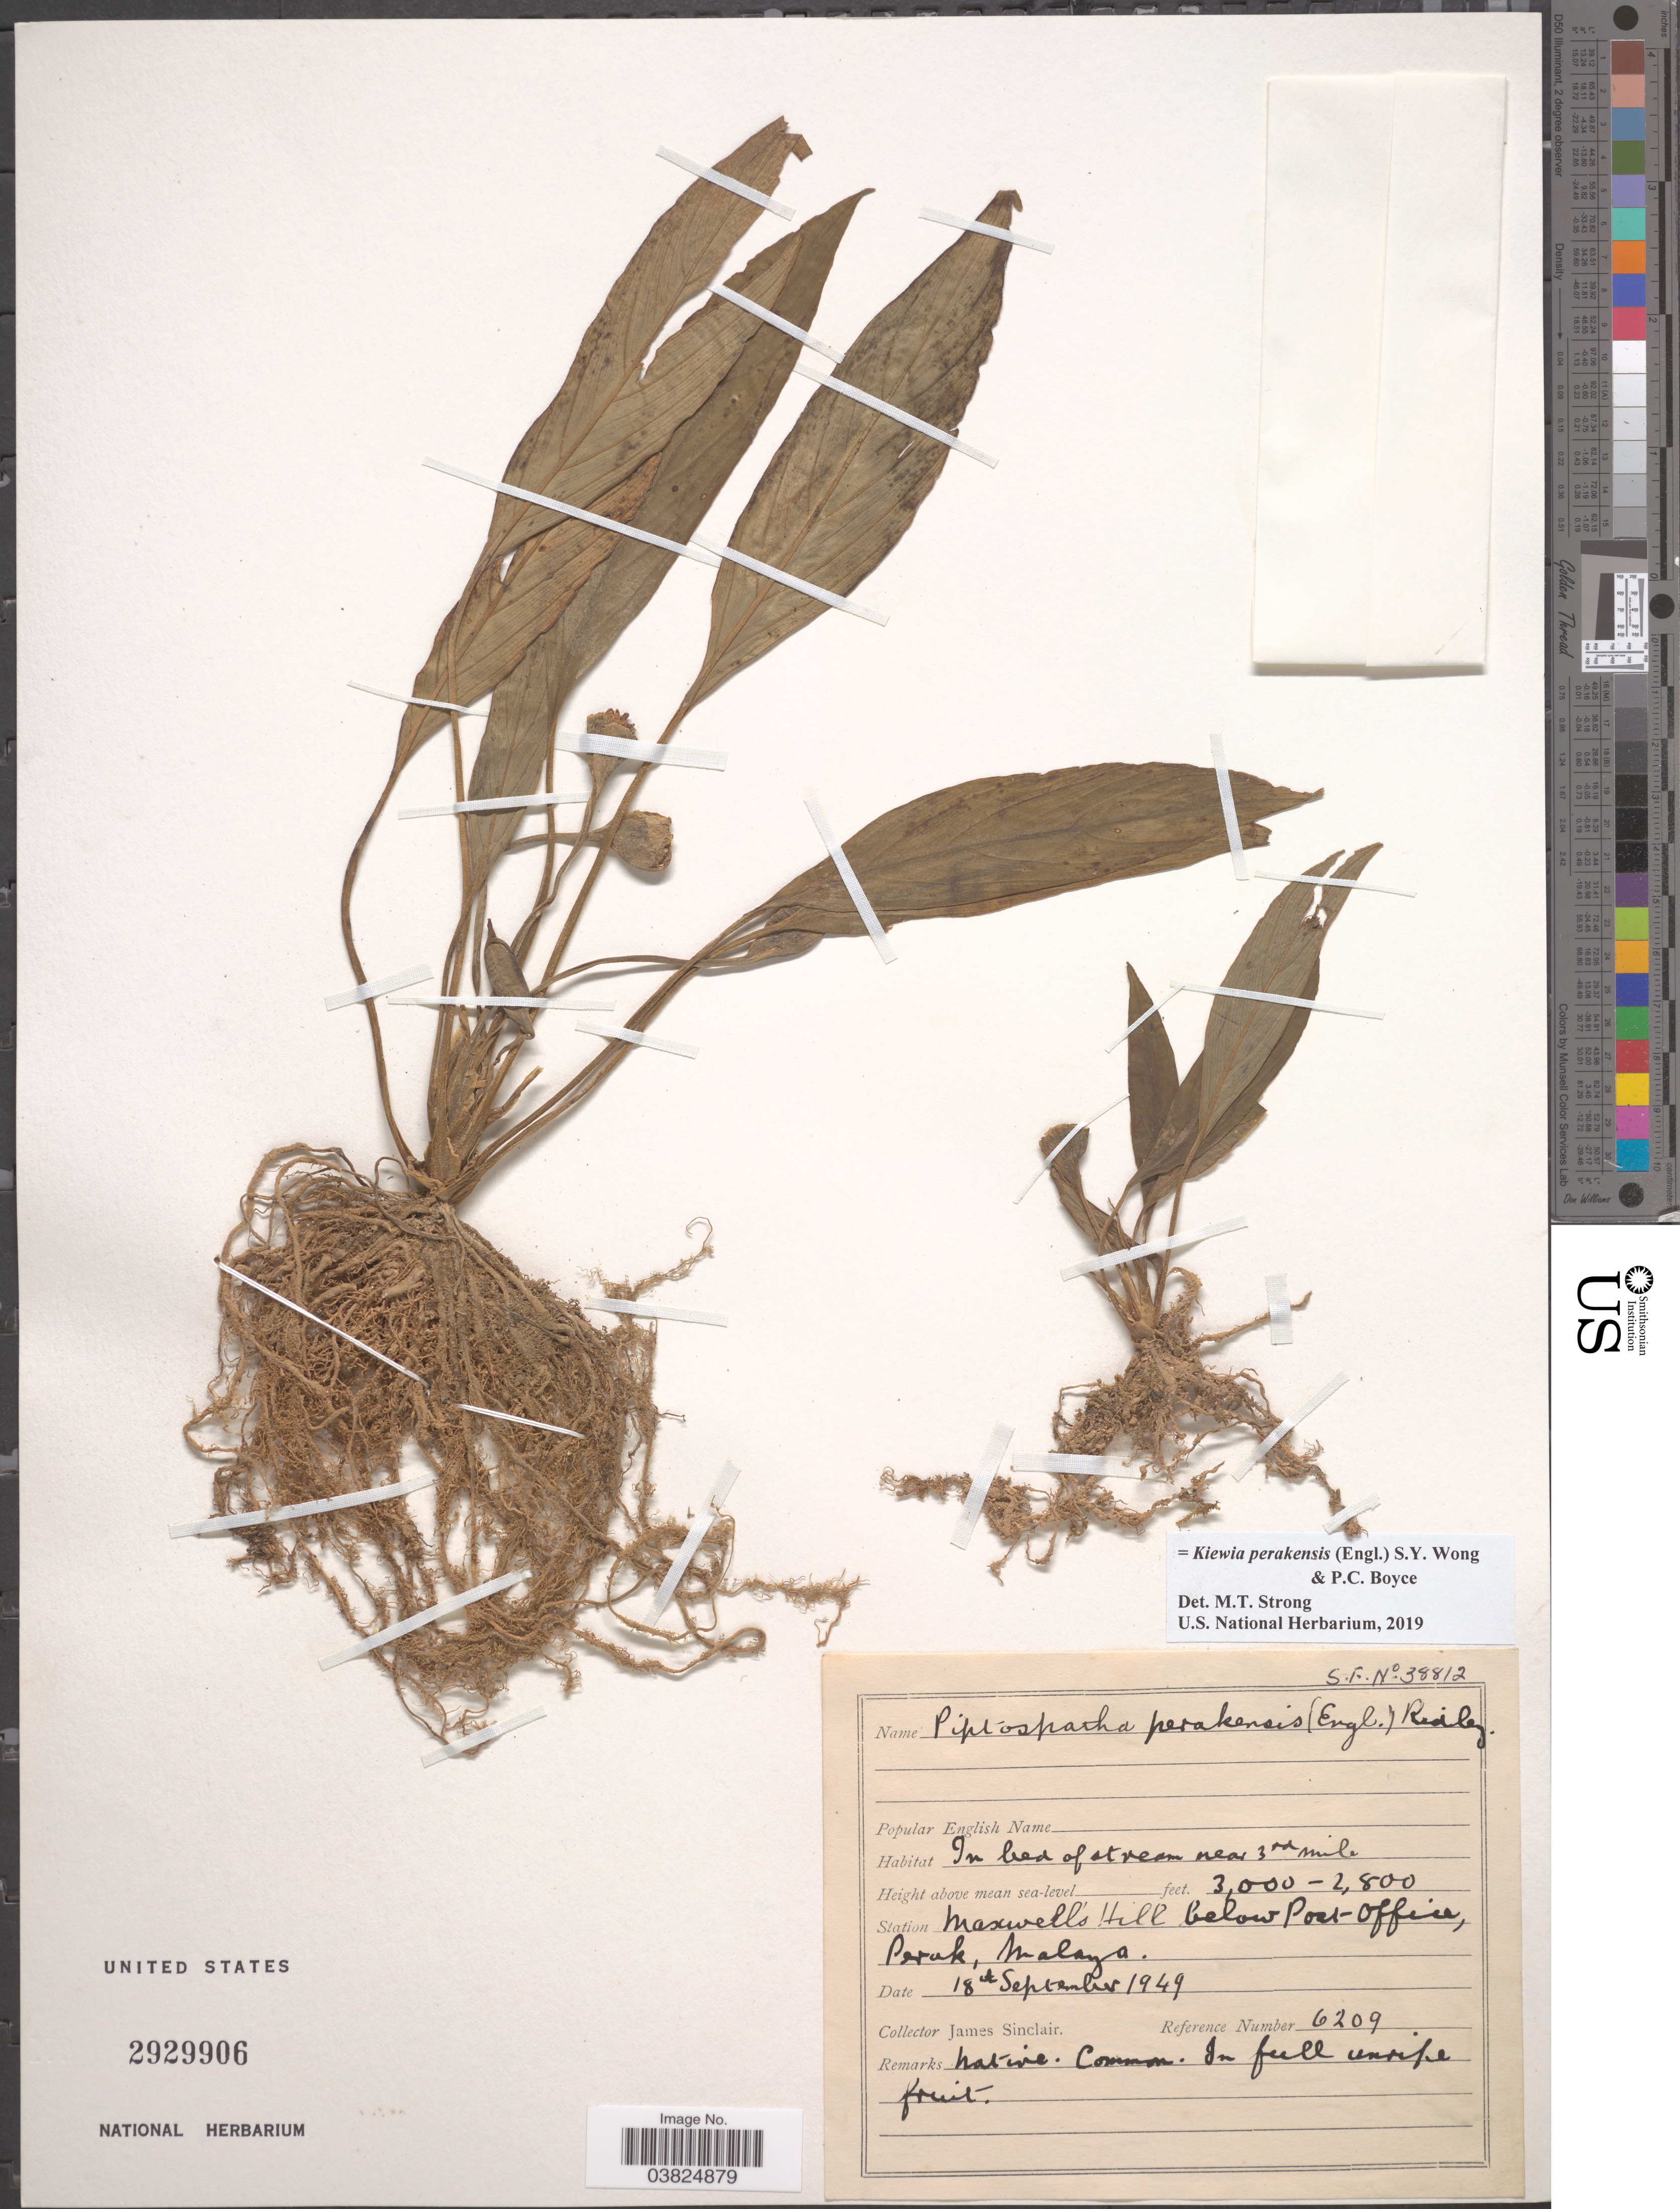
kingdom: Plantae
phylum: Tracheophyta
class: Liliopsida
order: Alismatales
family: Araceae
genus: Kiewia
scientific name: Kiewia perakensis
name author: (Engl.) S.Y. Wong & P.C. Boyce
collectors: J. Sinclair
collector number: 6209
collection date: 1949-09-18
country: Malaysia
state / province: Perak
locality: Station Maxwell's Hill below Post office, Perak, Malaya.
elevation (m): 853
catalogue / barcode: US 2929906